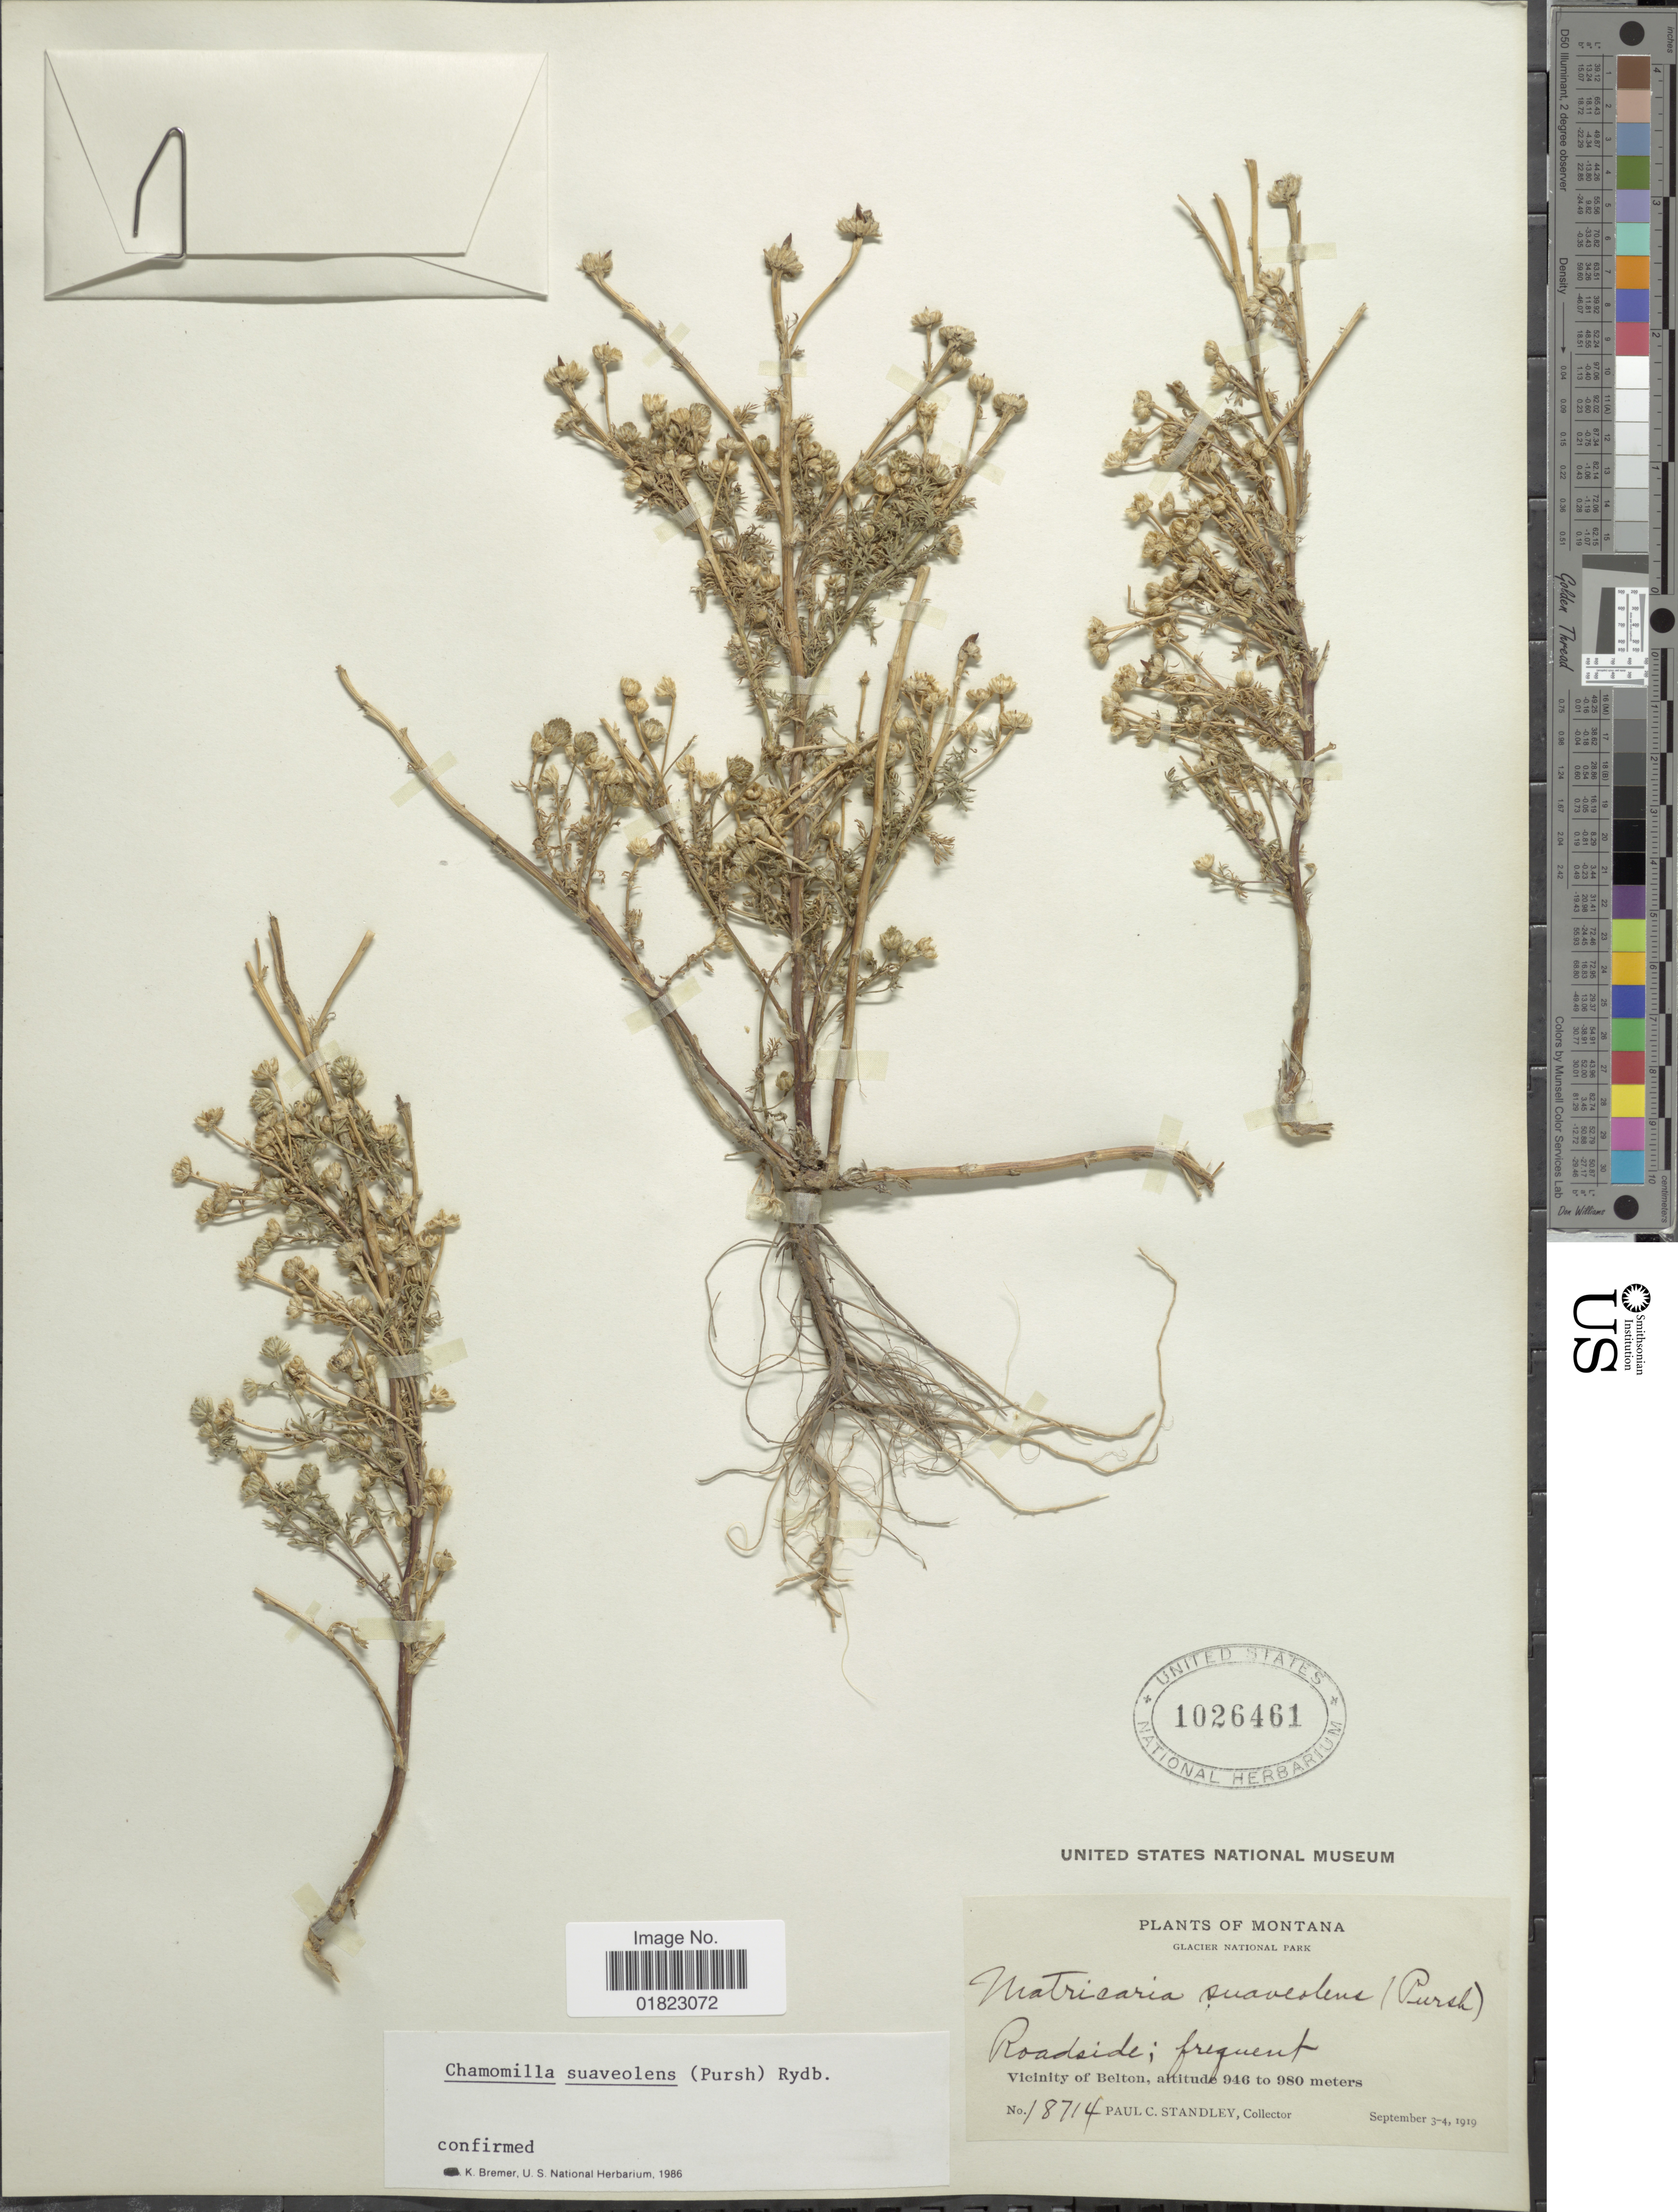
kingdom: Plantae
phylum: Tracheophyta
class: Magnoliopsida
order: Asterales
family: Asteraceae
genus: Matricaria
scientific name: Matricaria matricarioides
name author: (Less.) Porter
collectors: P. C. Standley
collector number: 18714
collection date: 1919-09-03/1919-09-04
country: United States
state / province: Montana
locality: Montana, Glacier National Park. Roadside, Vicinity of Belton.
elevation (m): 946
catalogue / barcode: US 1026461